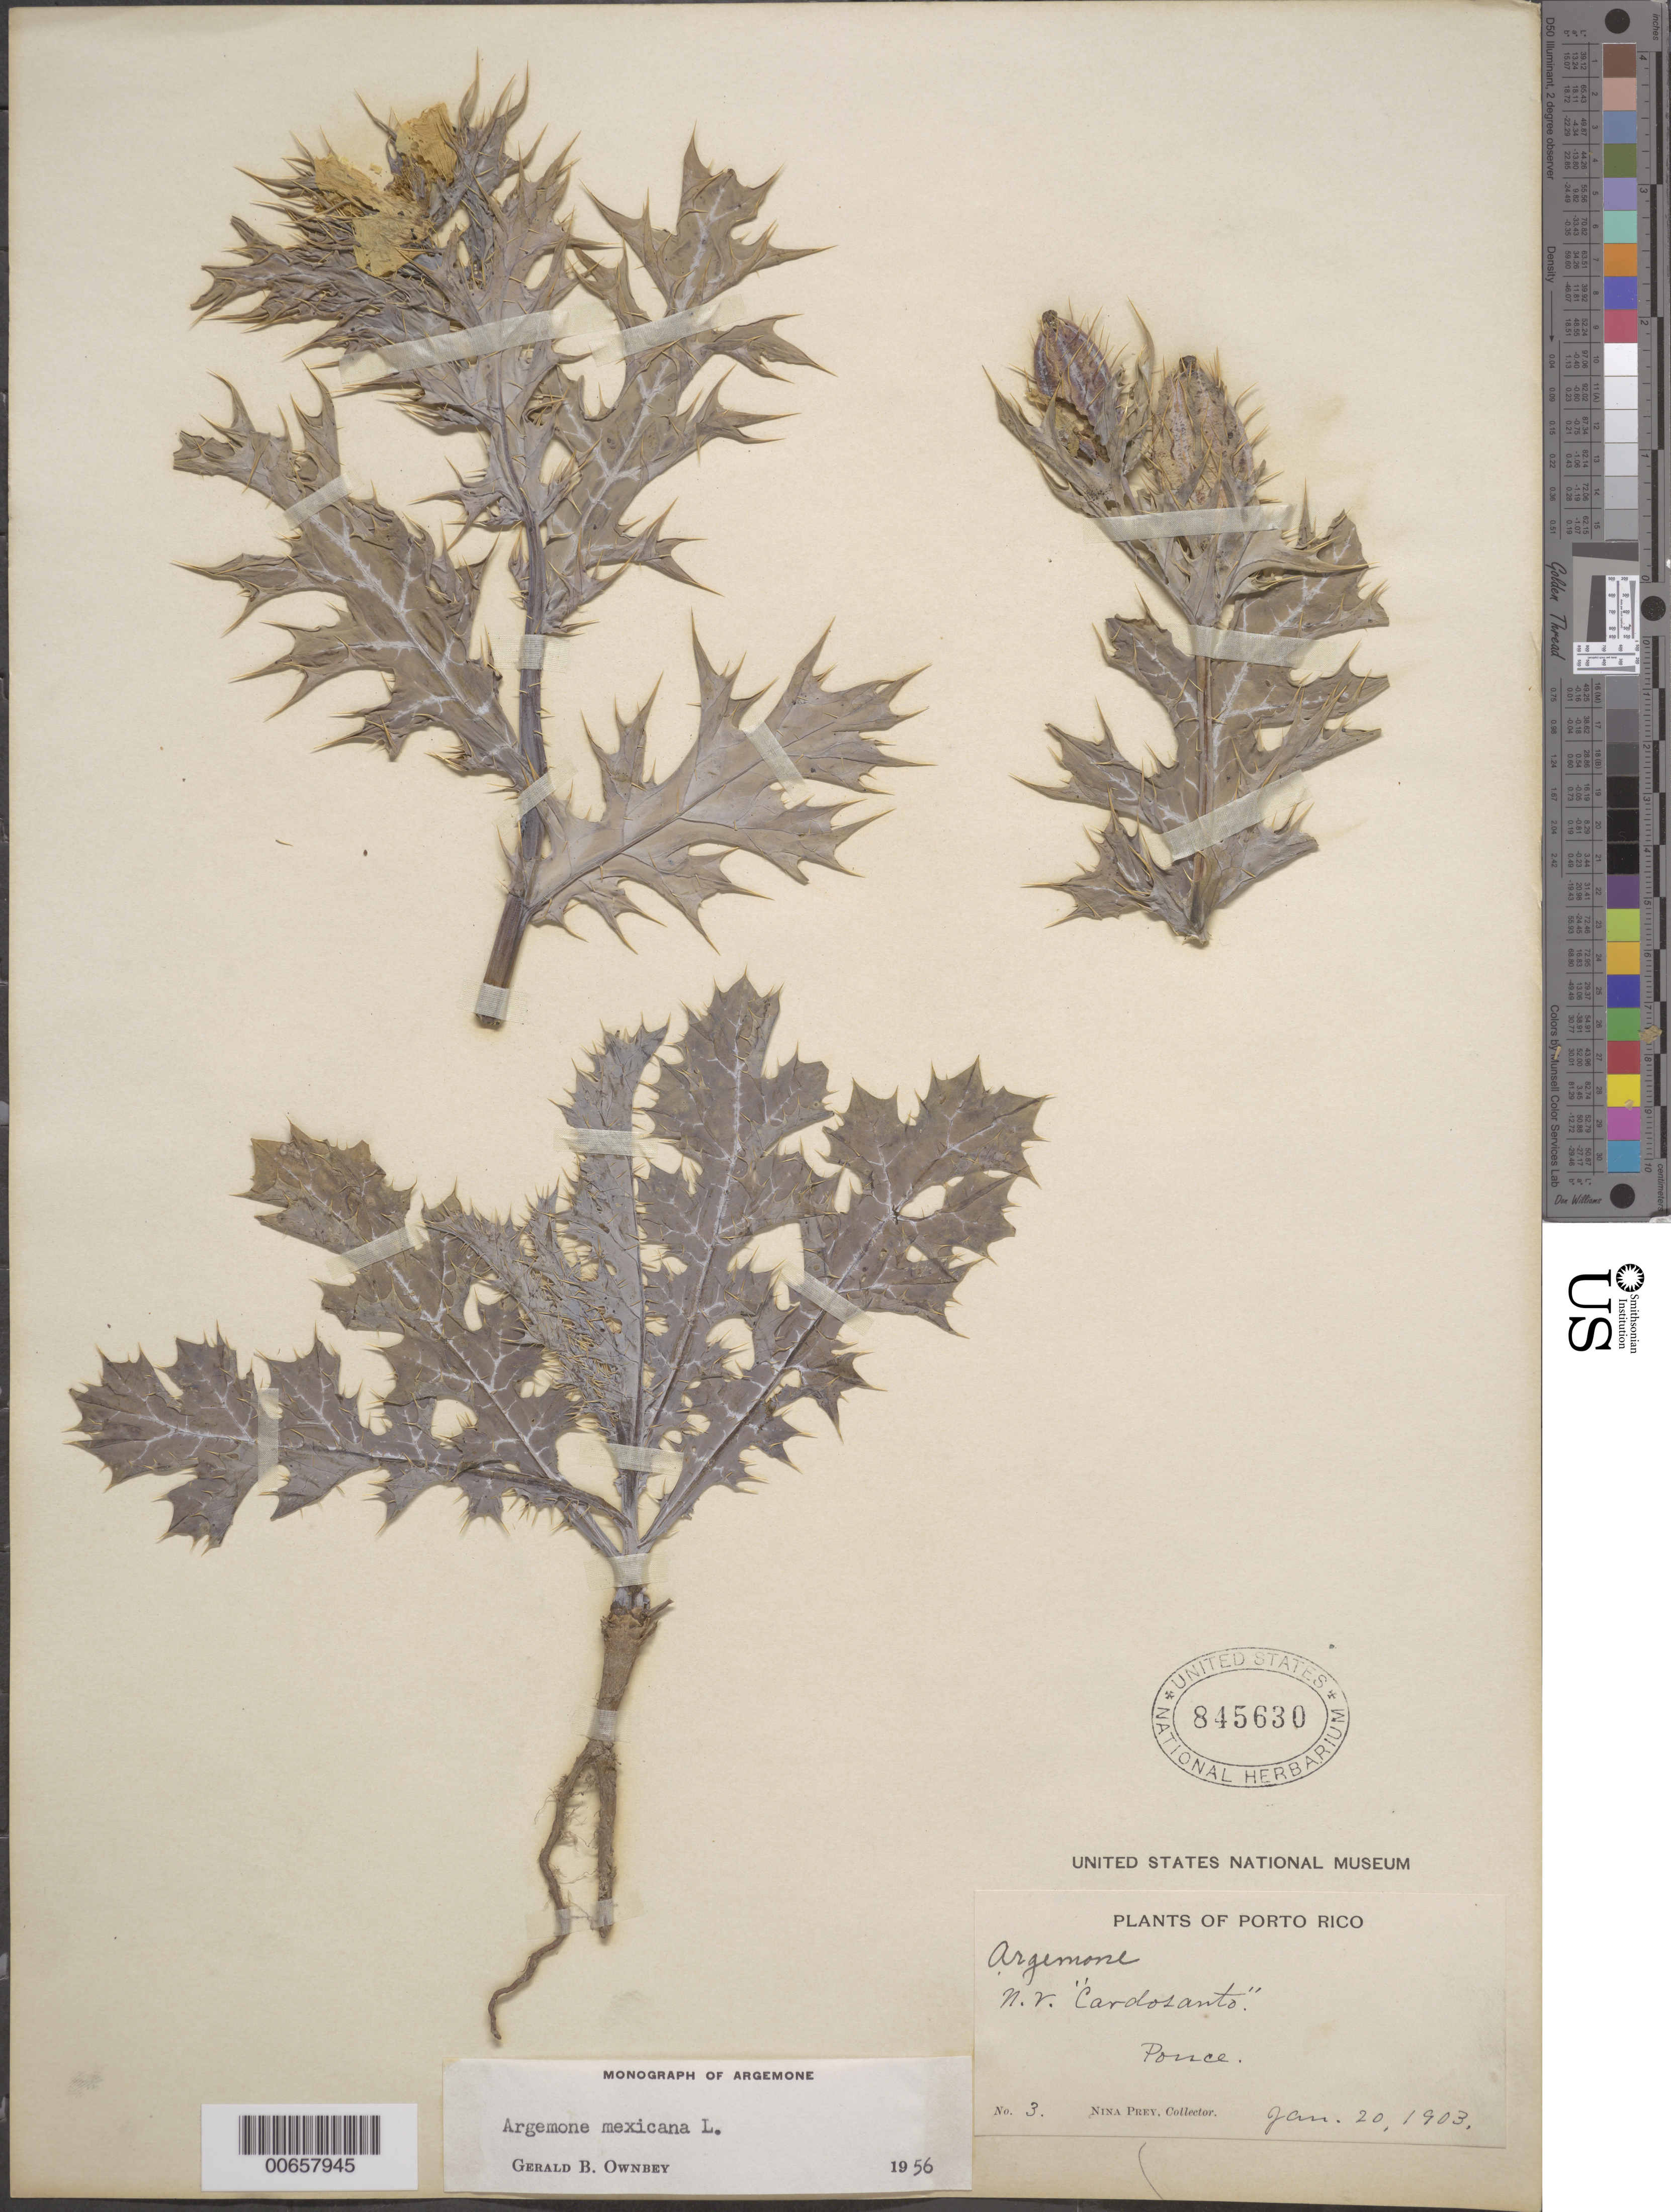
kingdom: Plantae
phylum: Tracheophyta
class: Magnoliopsida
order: Ranunculales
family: Papaveraceae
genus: Argemone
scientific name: Argemone mexicana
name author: L.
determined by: Ownbey, G. B.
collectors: N. Prey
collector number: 3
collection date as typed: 20 Jan 1903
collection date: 1903-01-20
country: Puerto Rico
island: Greater Antilles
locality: Ponce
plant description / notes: Common name: Cardosanto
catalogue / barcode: US 845630